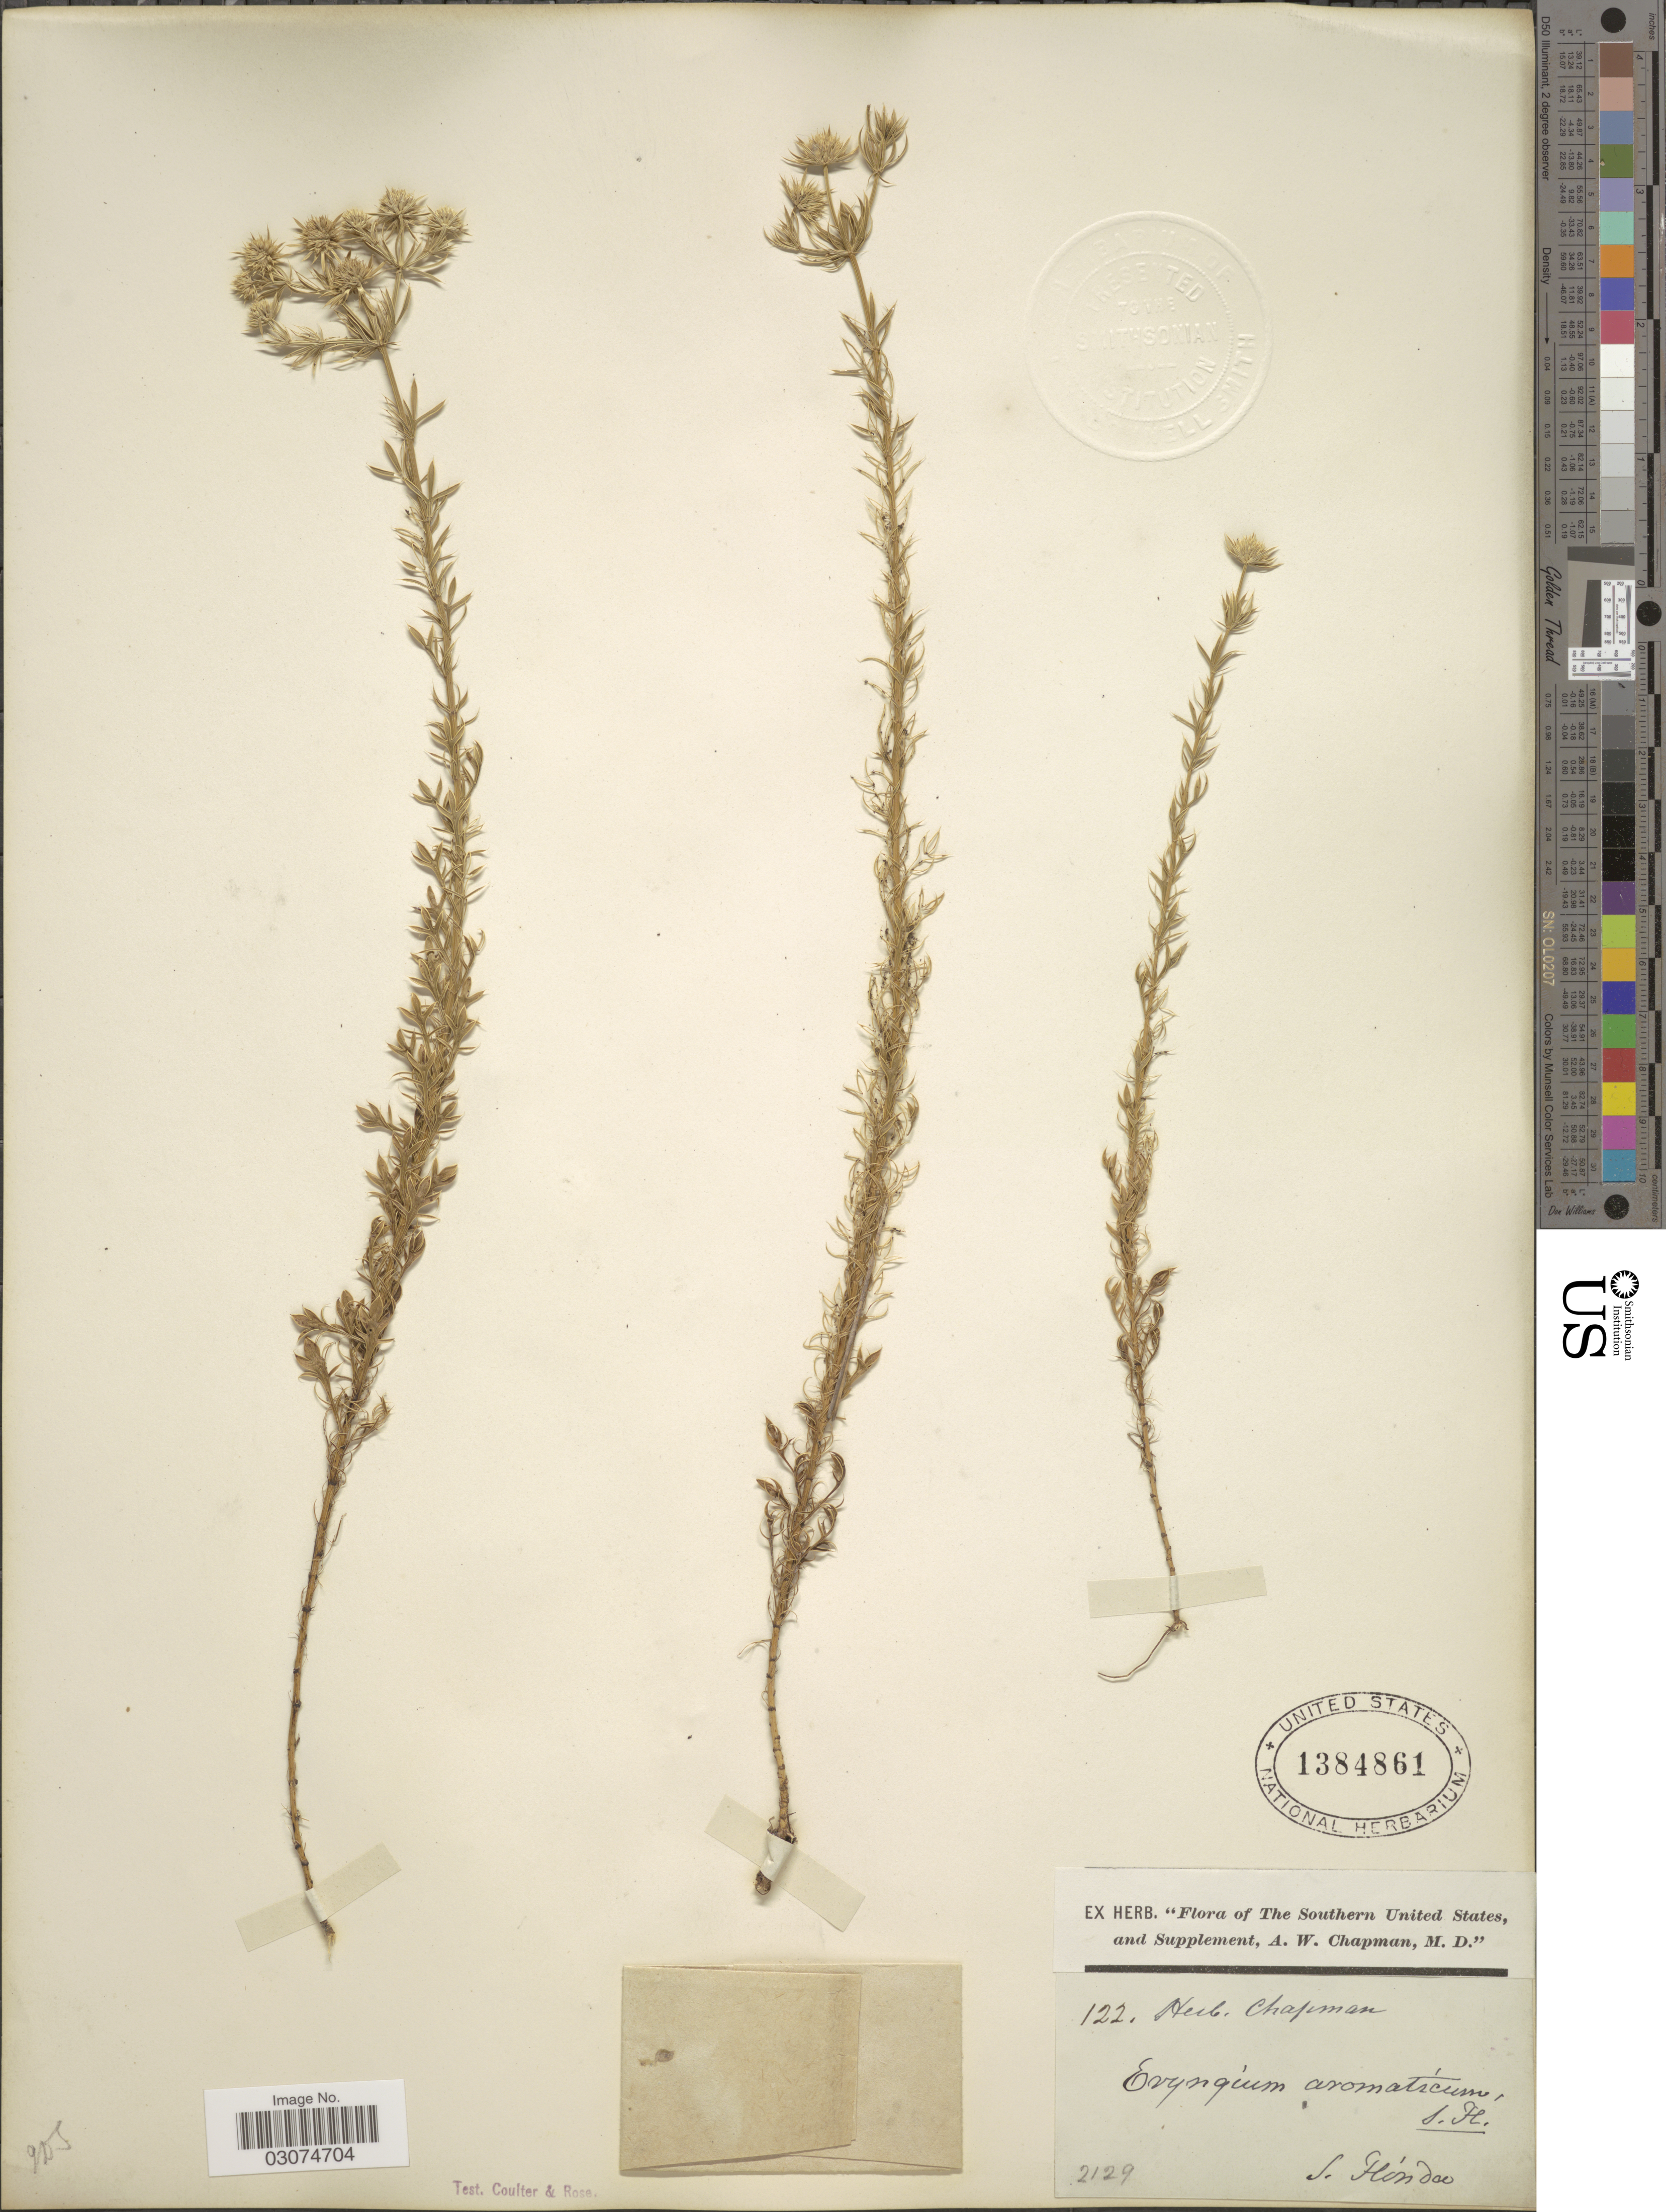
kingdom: Plantae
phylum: Tracheophyta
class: Magnoliopsida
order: Apiales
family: Apiaceae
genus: Eryngium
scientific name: Eryngium aromaticum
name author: Baldwin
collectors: ex herb. A.W. Chapman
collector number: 122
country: United States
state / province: Florida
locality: The Southern United States and Supplement. S. Florida.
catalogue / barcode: US 1384861